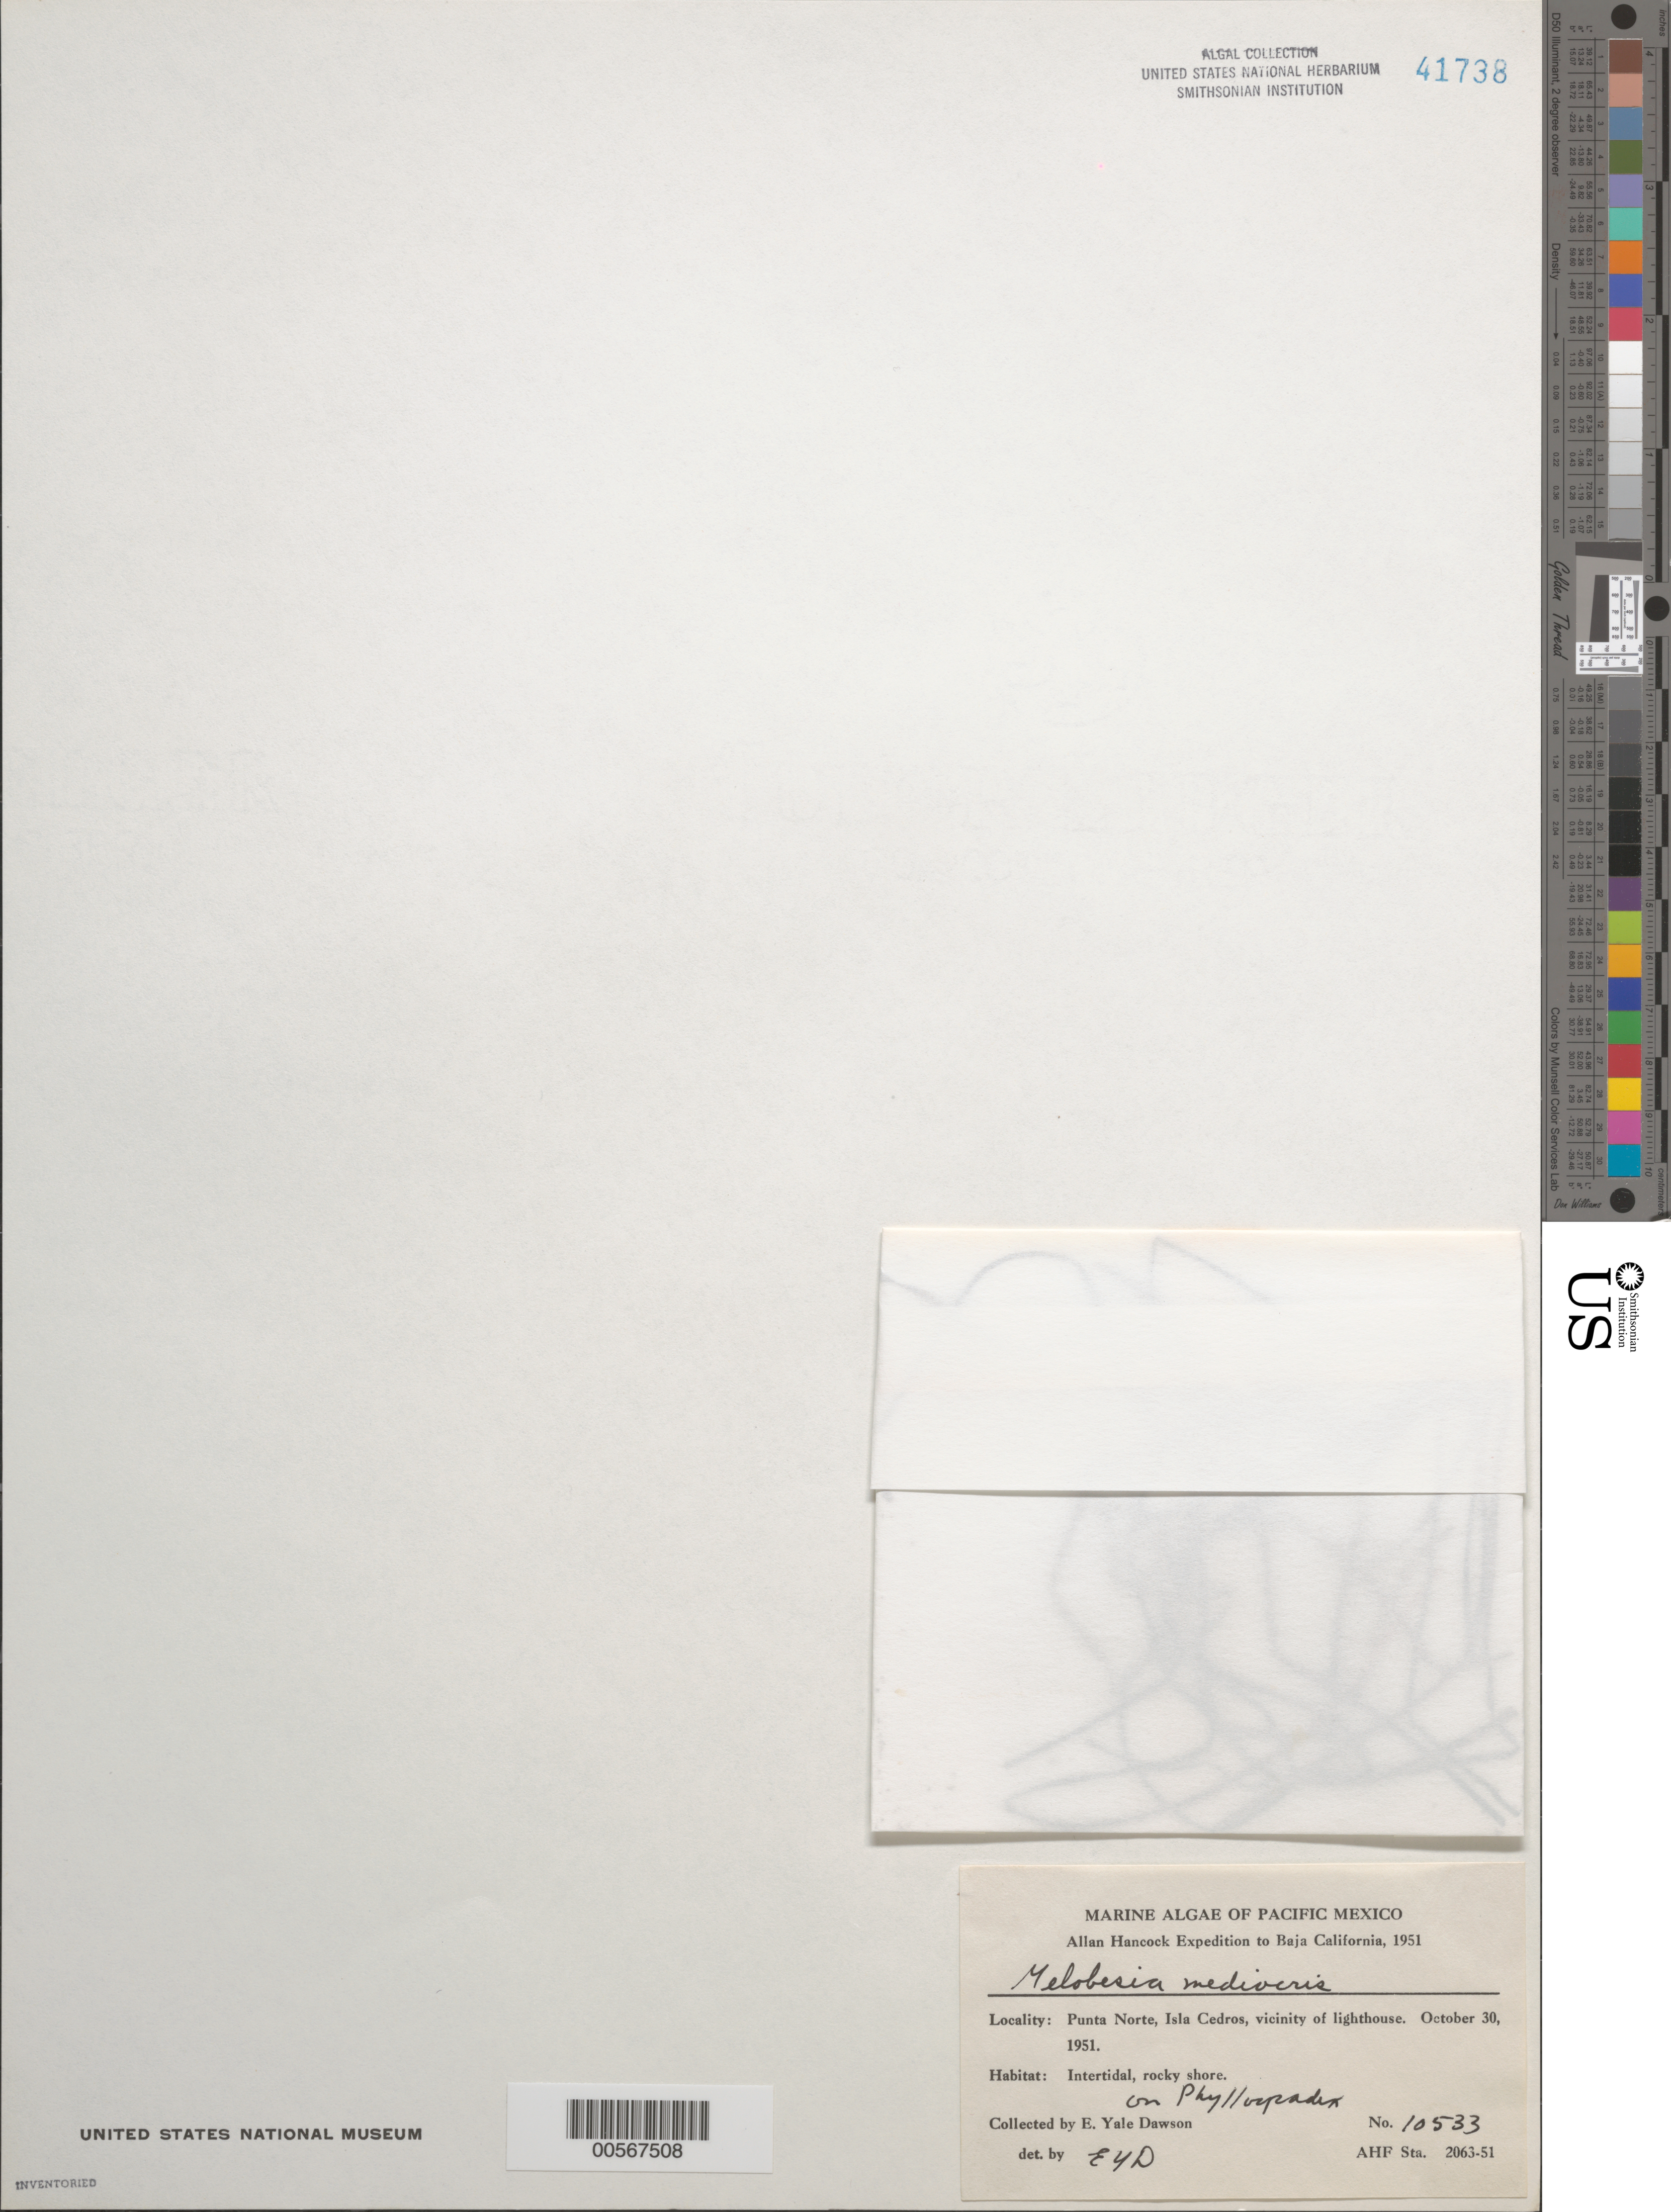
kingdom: Plantae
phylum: Rhodophyta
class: Florideophyceae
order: Corallinales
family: Hapalidiaceae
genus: Melobesia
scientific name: Melobesia mediocris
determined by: Dawson, E. Y.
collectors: E. Y. Dawson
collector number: EYD 10533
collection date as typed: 30 Oct 1951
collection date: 1951-10-30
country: Mexico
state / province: Baja California Norte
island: Isla Cedros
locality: Punta Norte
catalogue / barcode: US 41738